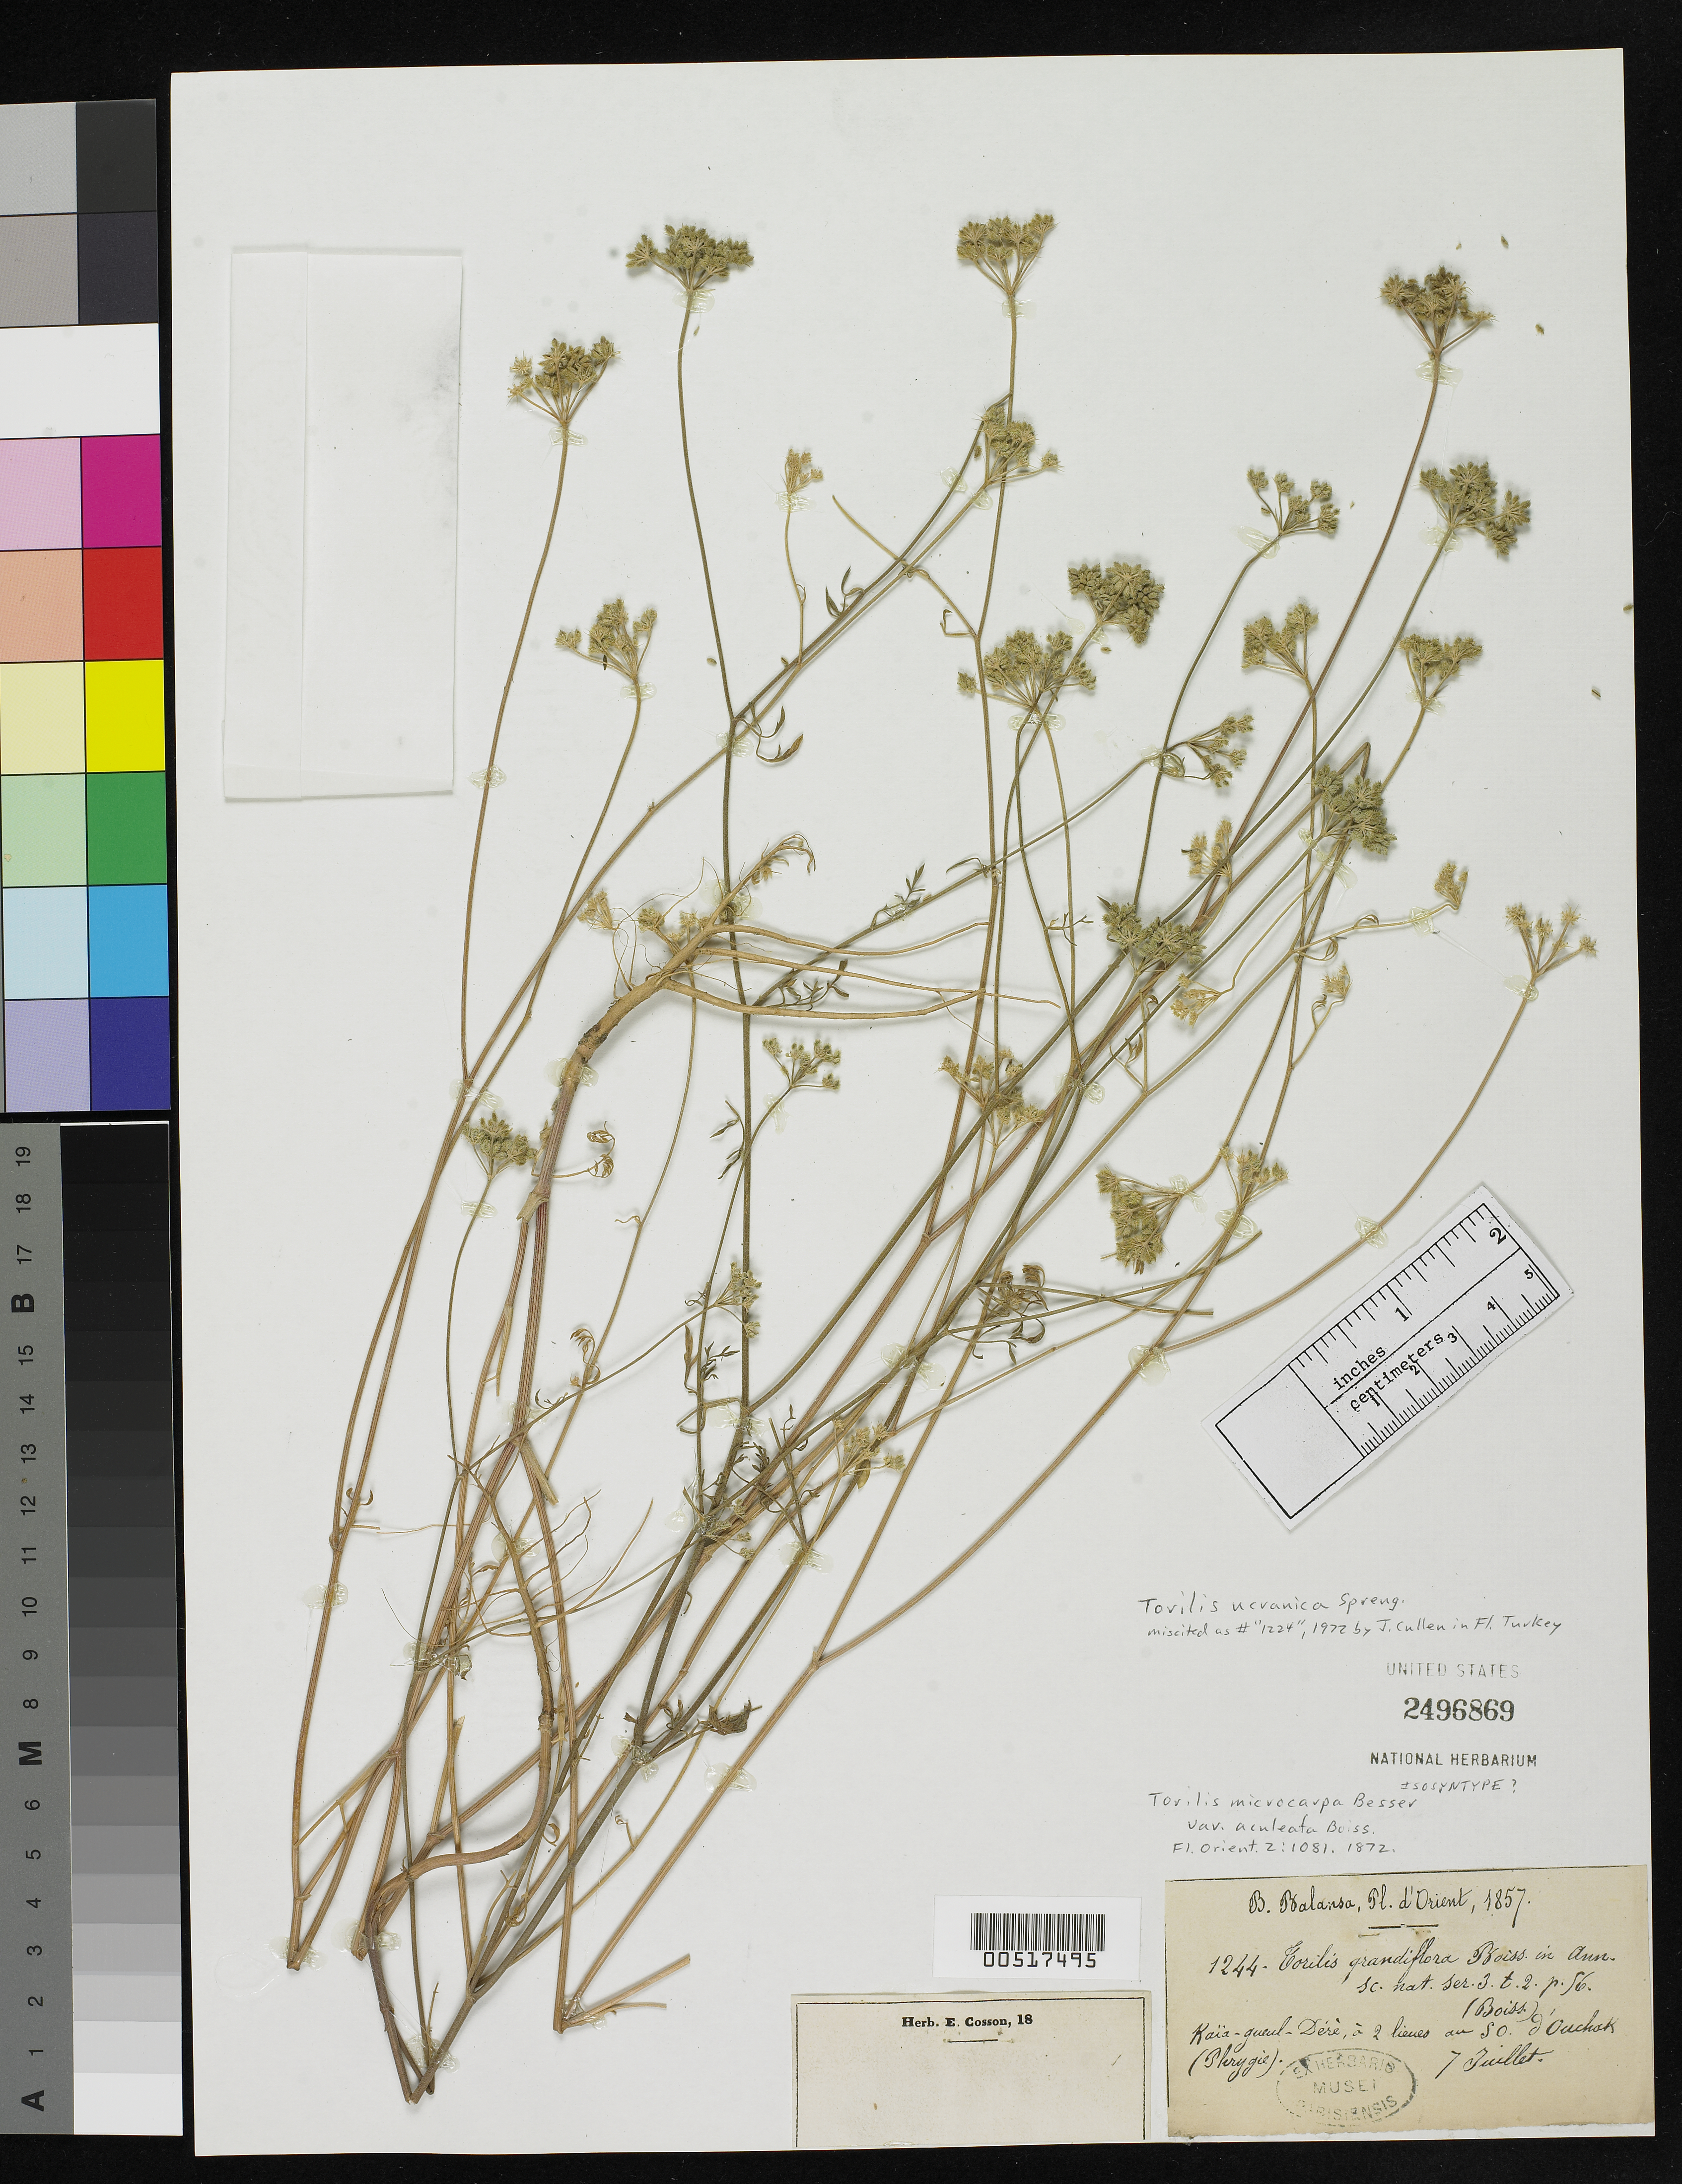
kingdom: Plantae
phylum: Tracheophyta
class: Magnoliopsida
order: Apiales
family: Apiaceae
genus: Torilis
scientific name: Torilis microcarpa var. aculeata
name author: Boiss.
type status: Isosyntype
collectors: B. Balansa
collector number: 1244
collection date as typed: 07 Jul 1857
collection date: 1857-07-07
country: Turkey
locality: Phygia, Kaia-gueul-dere, a 2 lieues au Soouchak.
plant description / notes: Another syntype of this name (Herb. Boiss. s.n.) is also a type of Torilis grandiflora Boiss. (1844) and is filed separately under that name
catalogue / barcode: US 2496869